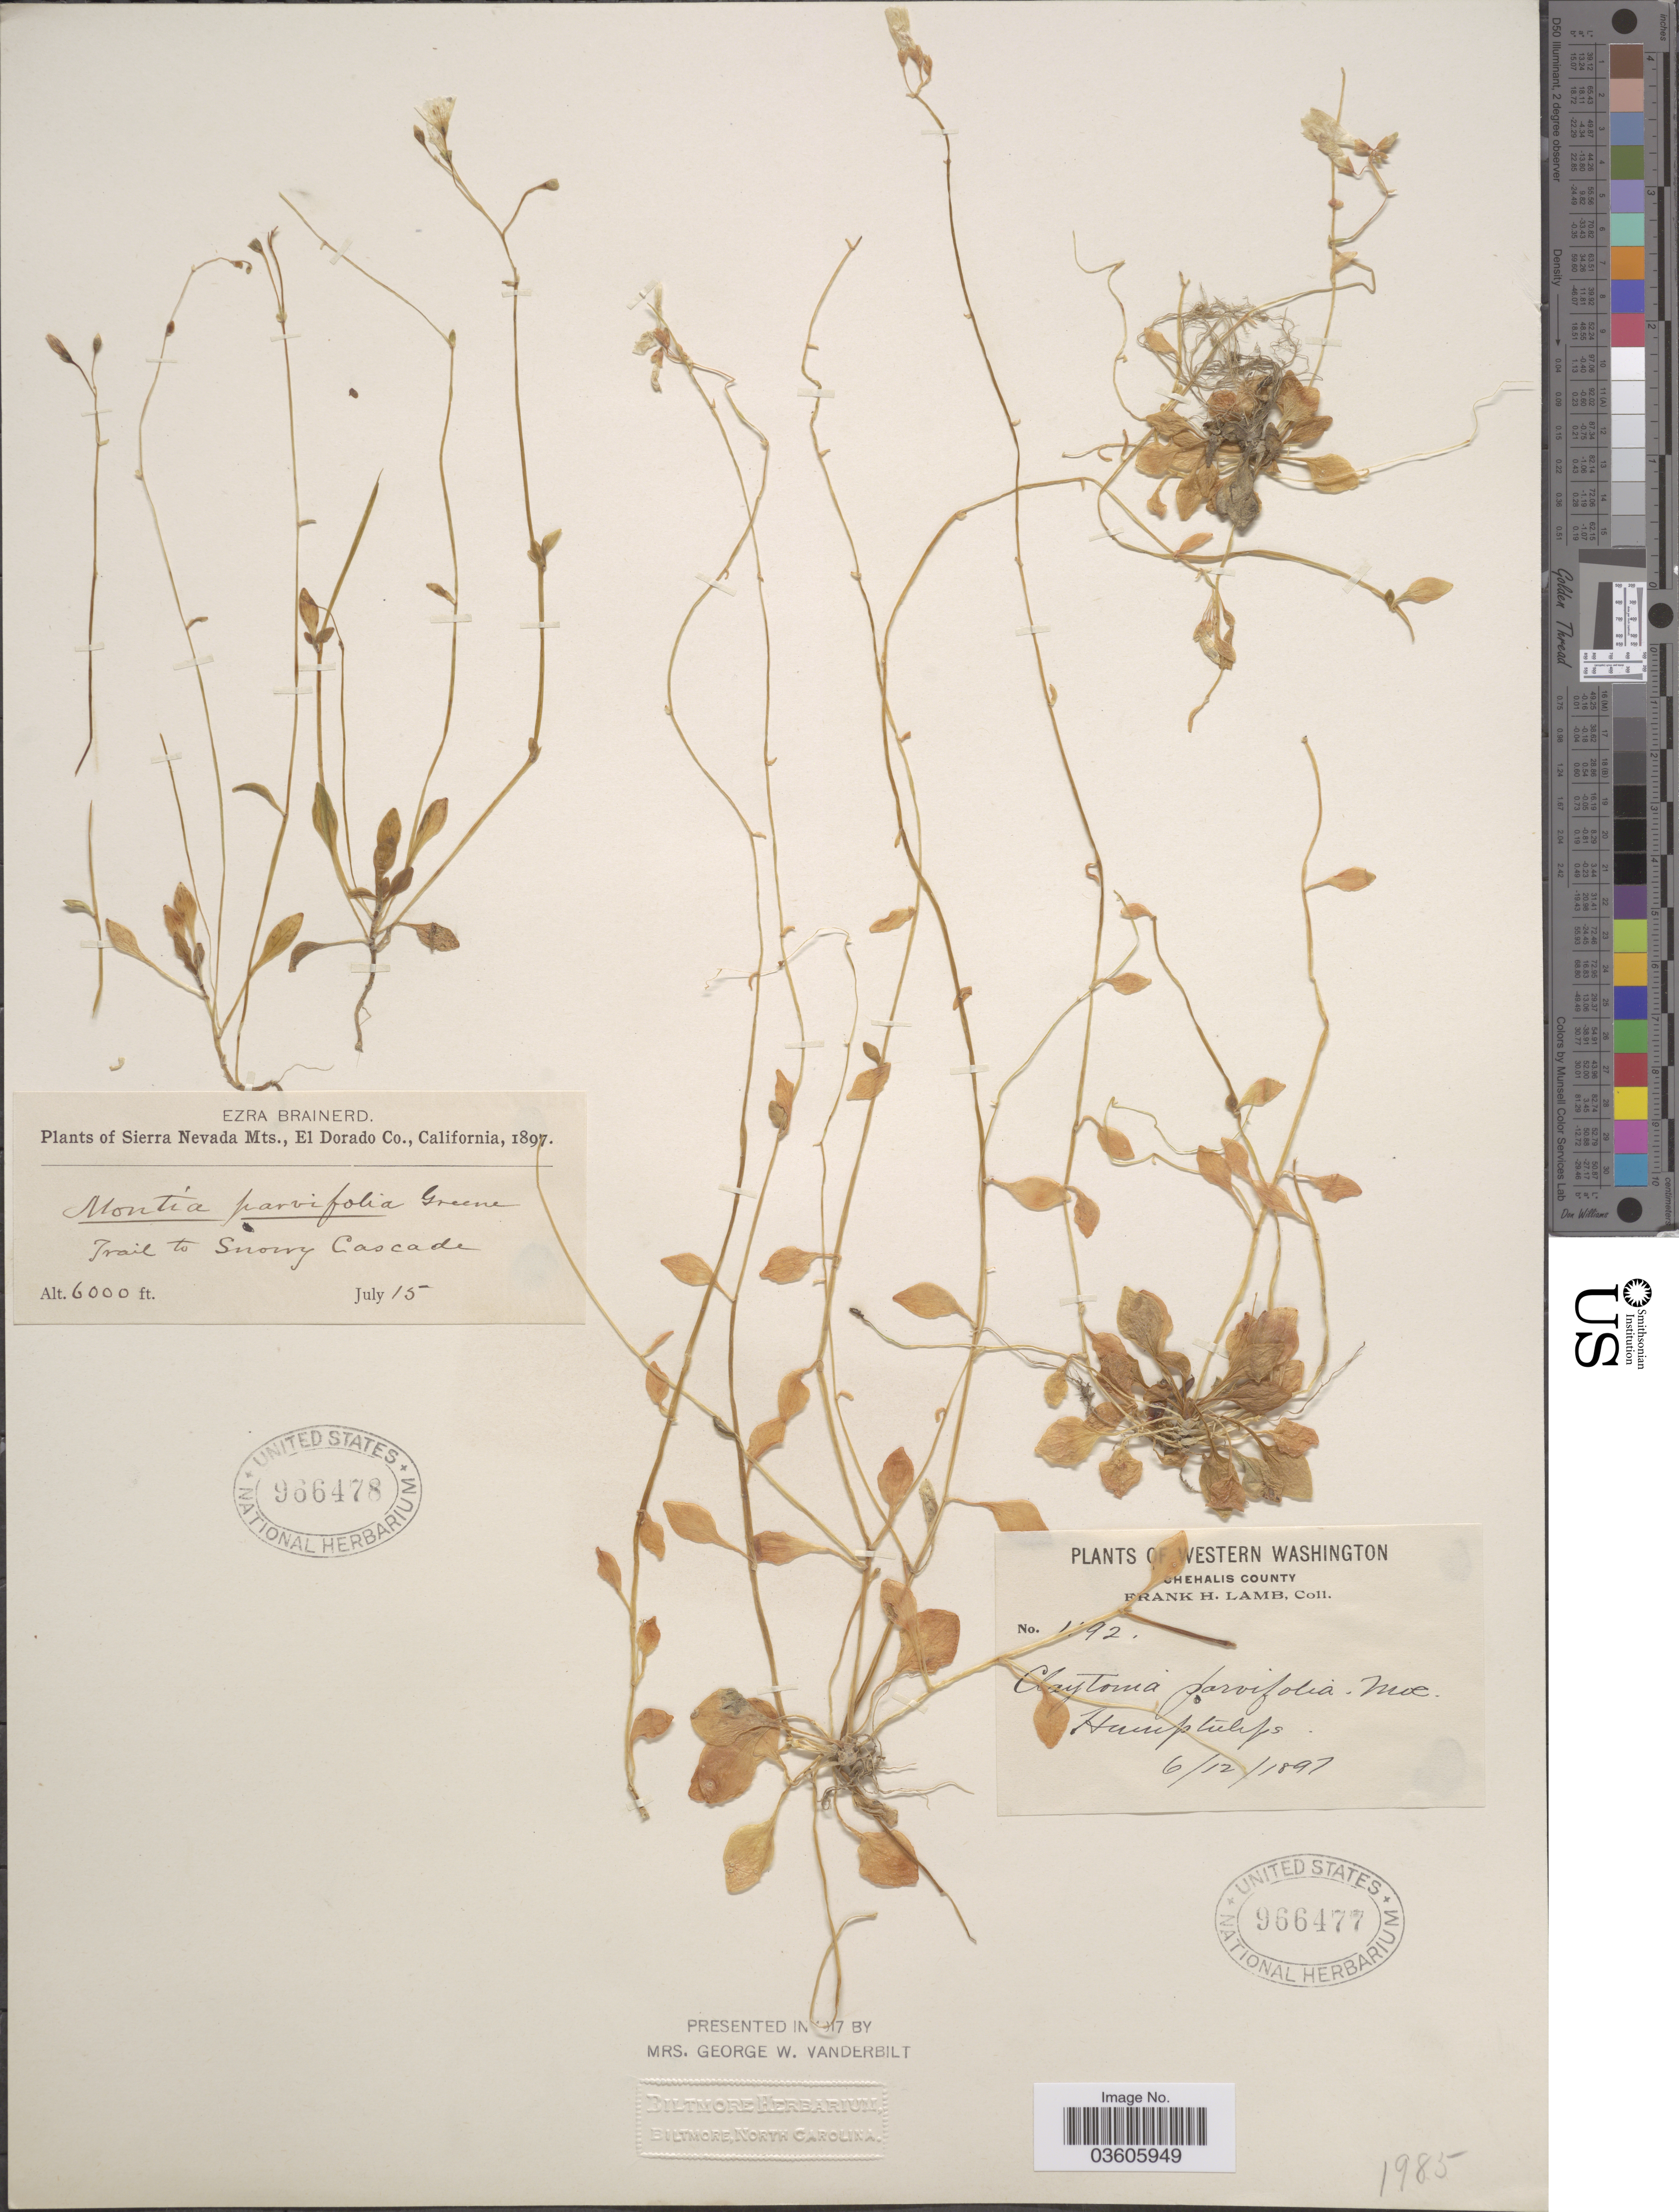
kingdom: Plantae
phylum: Tracheophyta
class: Magnoliopsida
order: Caryophyllales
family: Montiaceae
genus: Montia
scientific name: Montia parvifolia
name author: (Moc. ex DC.) Greene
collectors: E. Brainerd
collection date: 1897-07-15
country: United States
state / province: California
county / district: El Dorado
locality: Sierra Nevada Mts. El Dorado Co. Trail to Snowy Cascade.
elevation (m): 1829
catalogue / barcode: US 966478-2